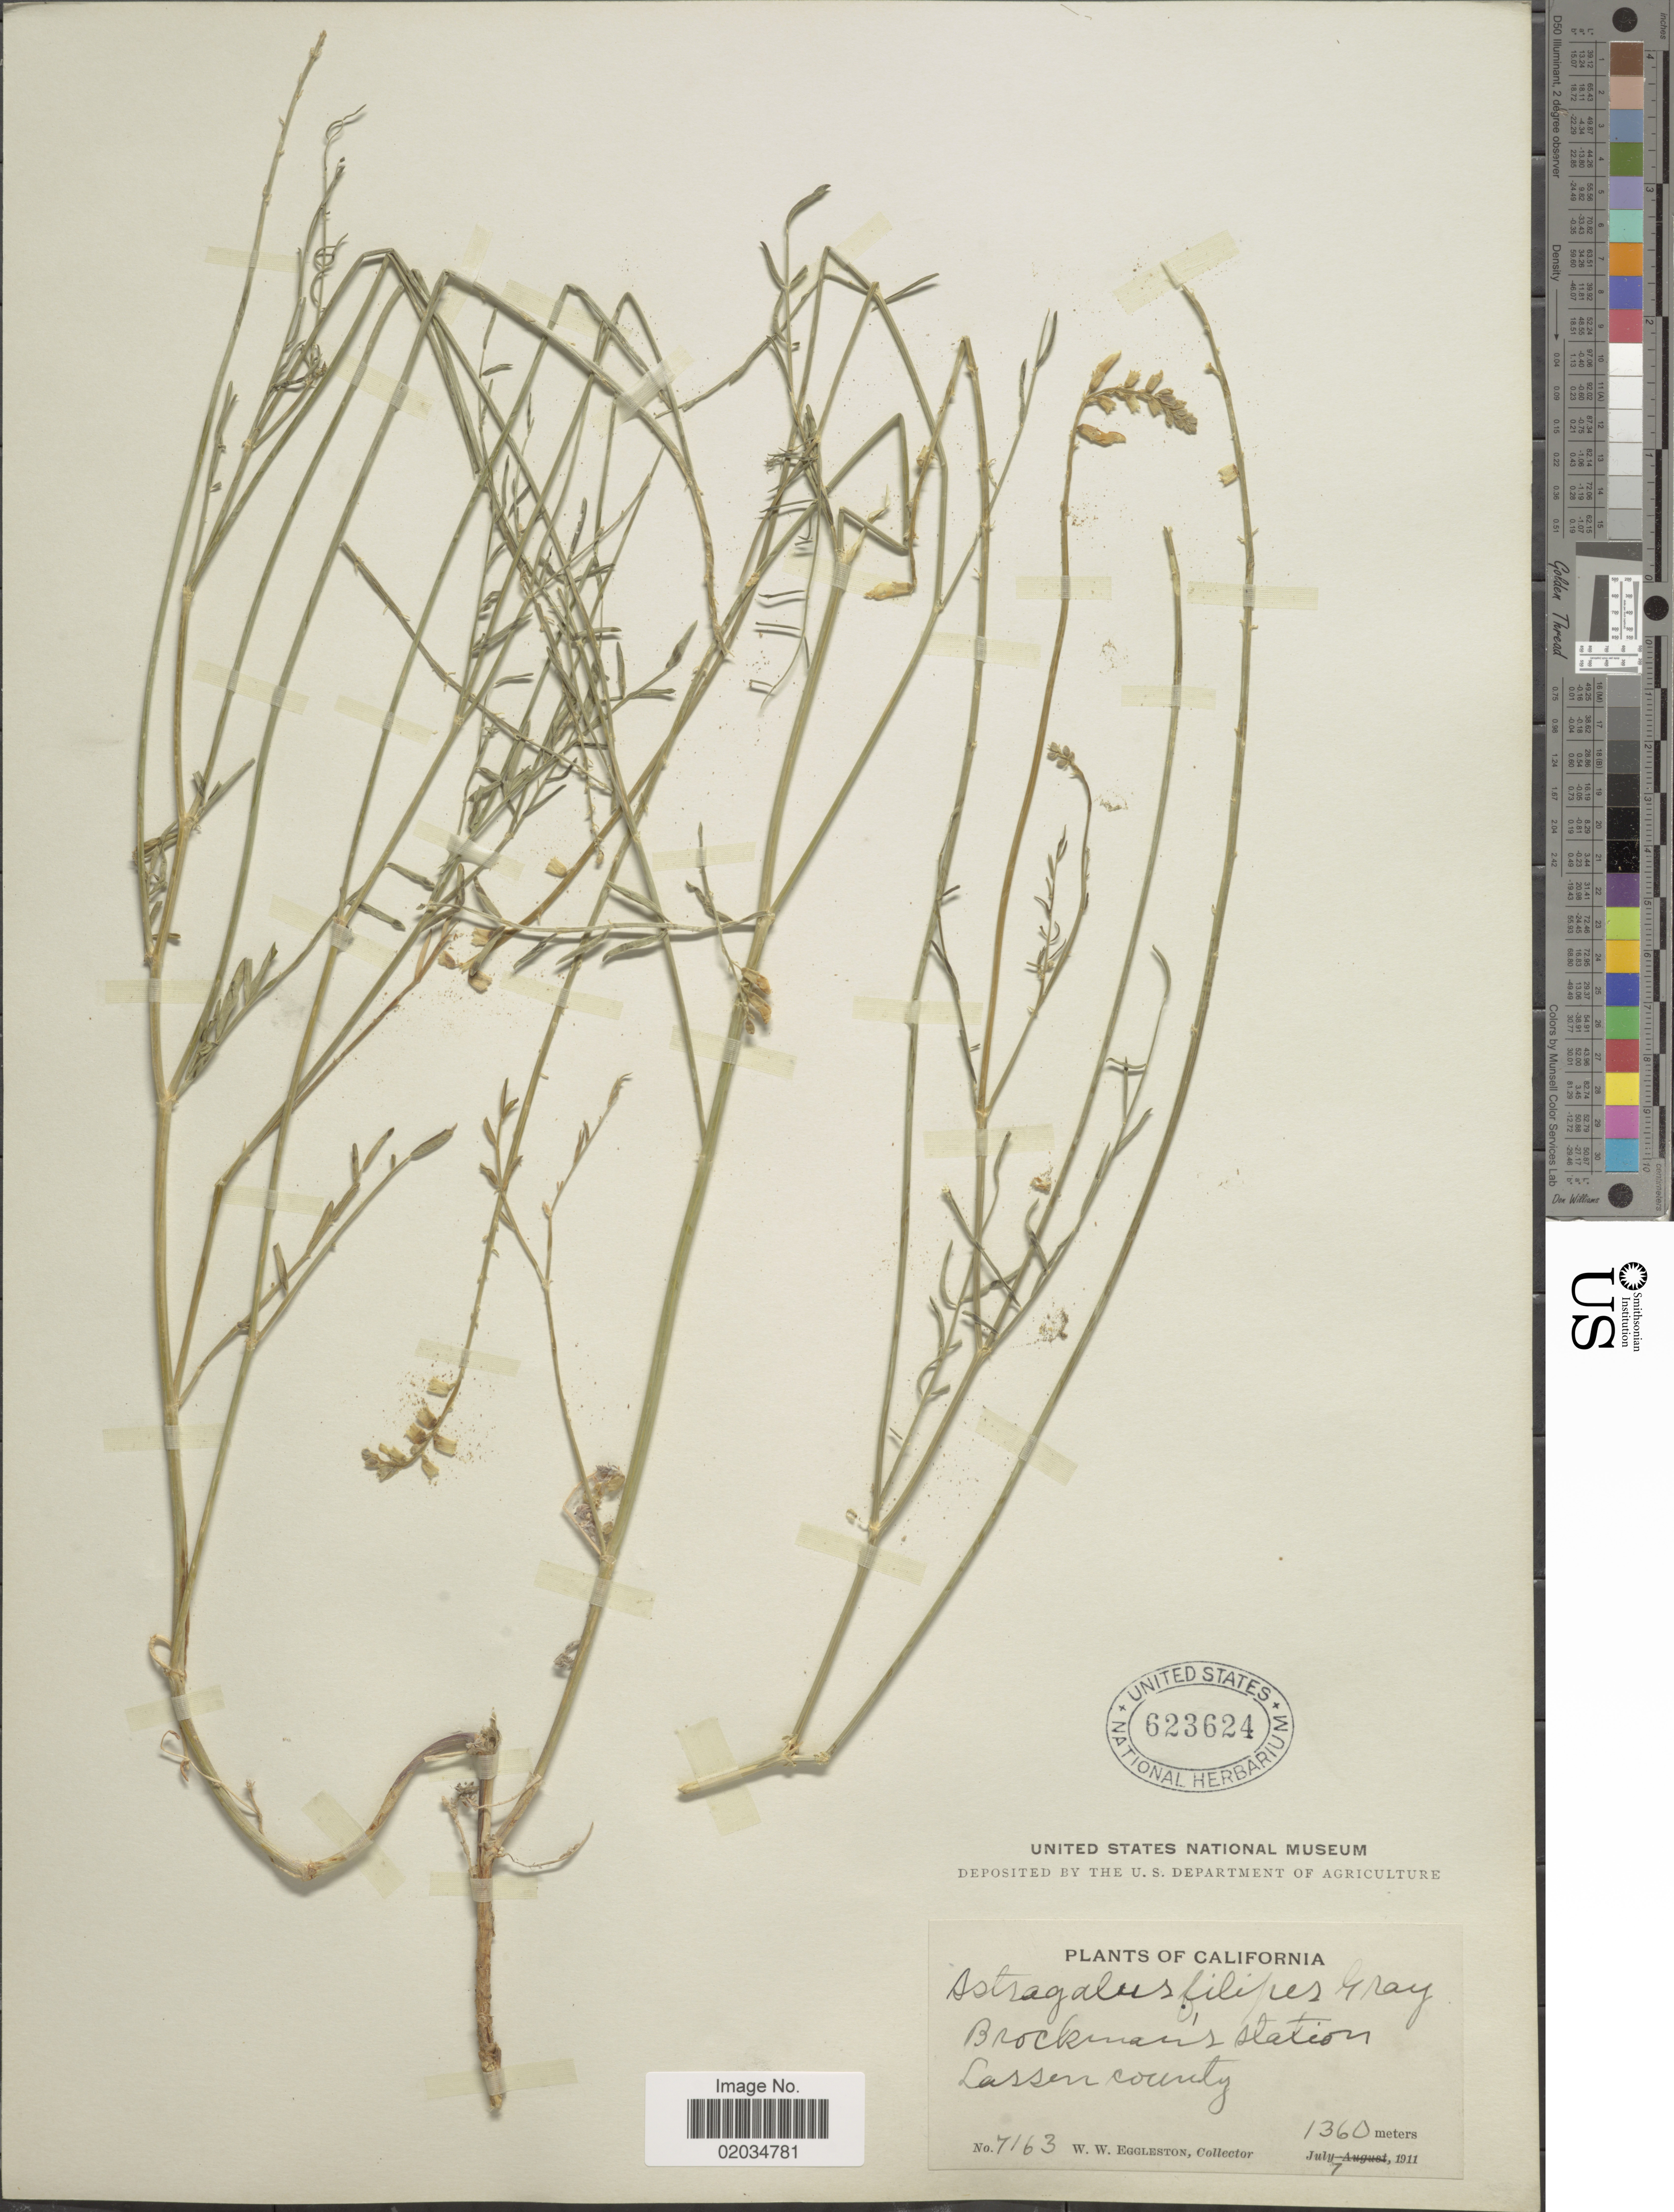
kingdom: Plantae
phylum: Tracheophyta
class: Magnoliopsida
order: Fabales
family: Fabaceae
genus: Astragalus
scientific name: Astragalus stenophyllus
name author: Torr. & A. Gray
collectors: W. W. Eggleston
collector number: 7163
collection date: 1911-07-07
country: United States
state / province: California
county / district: Lassen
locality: Brockman's Station. Lassen County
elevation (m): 1360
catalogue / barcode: US 623624